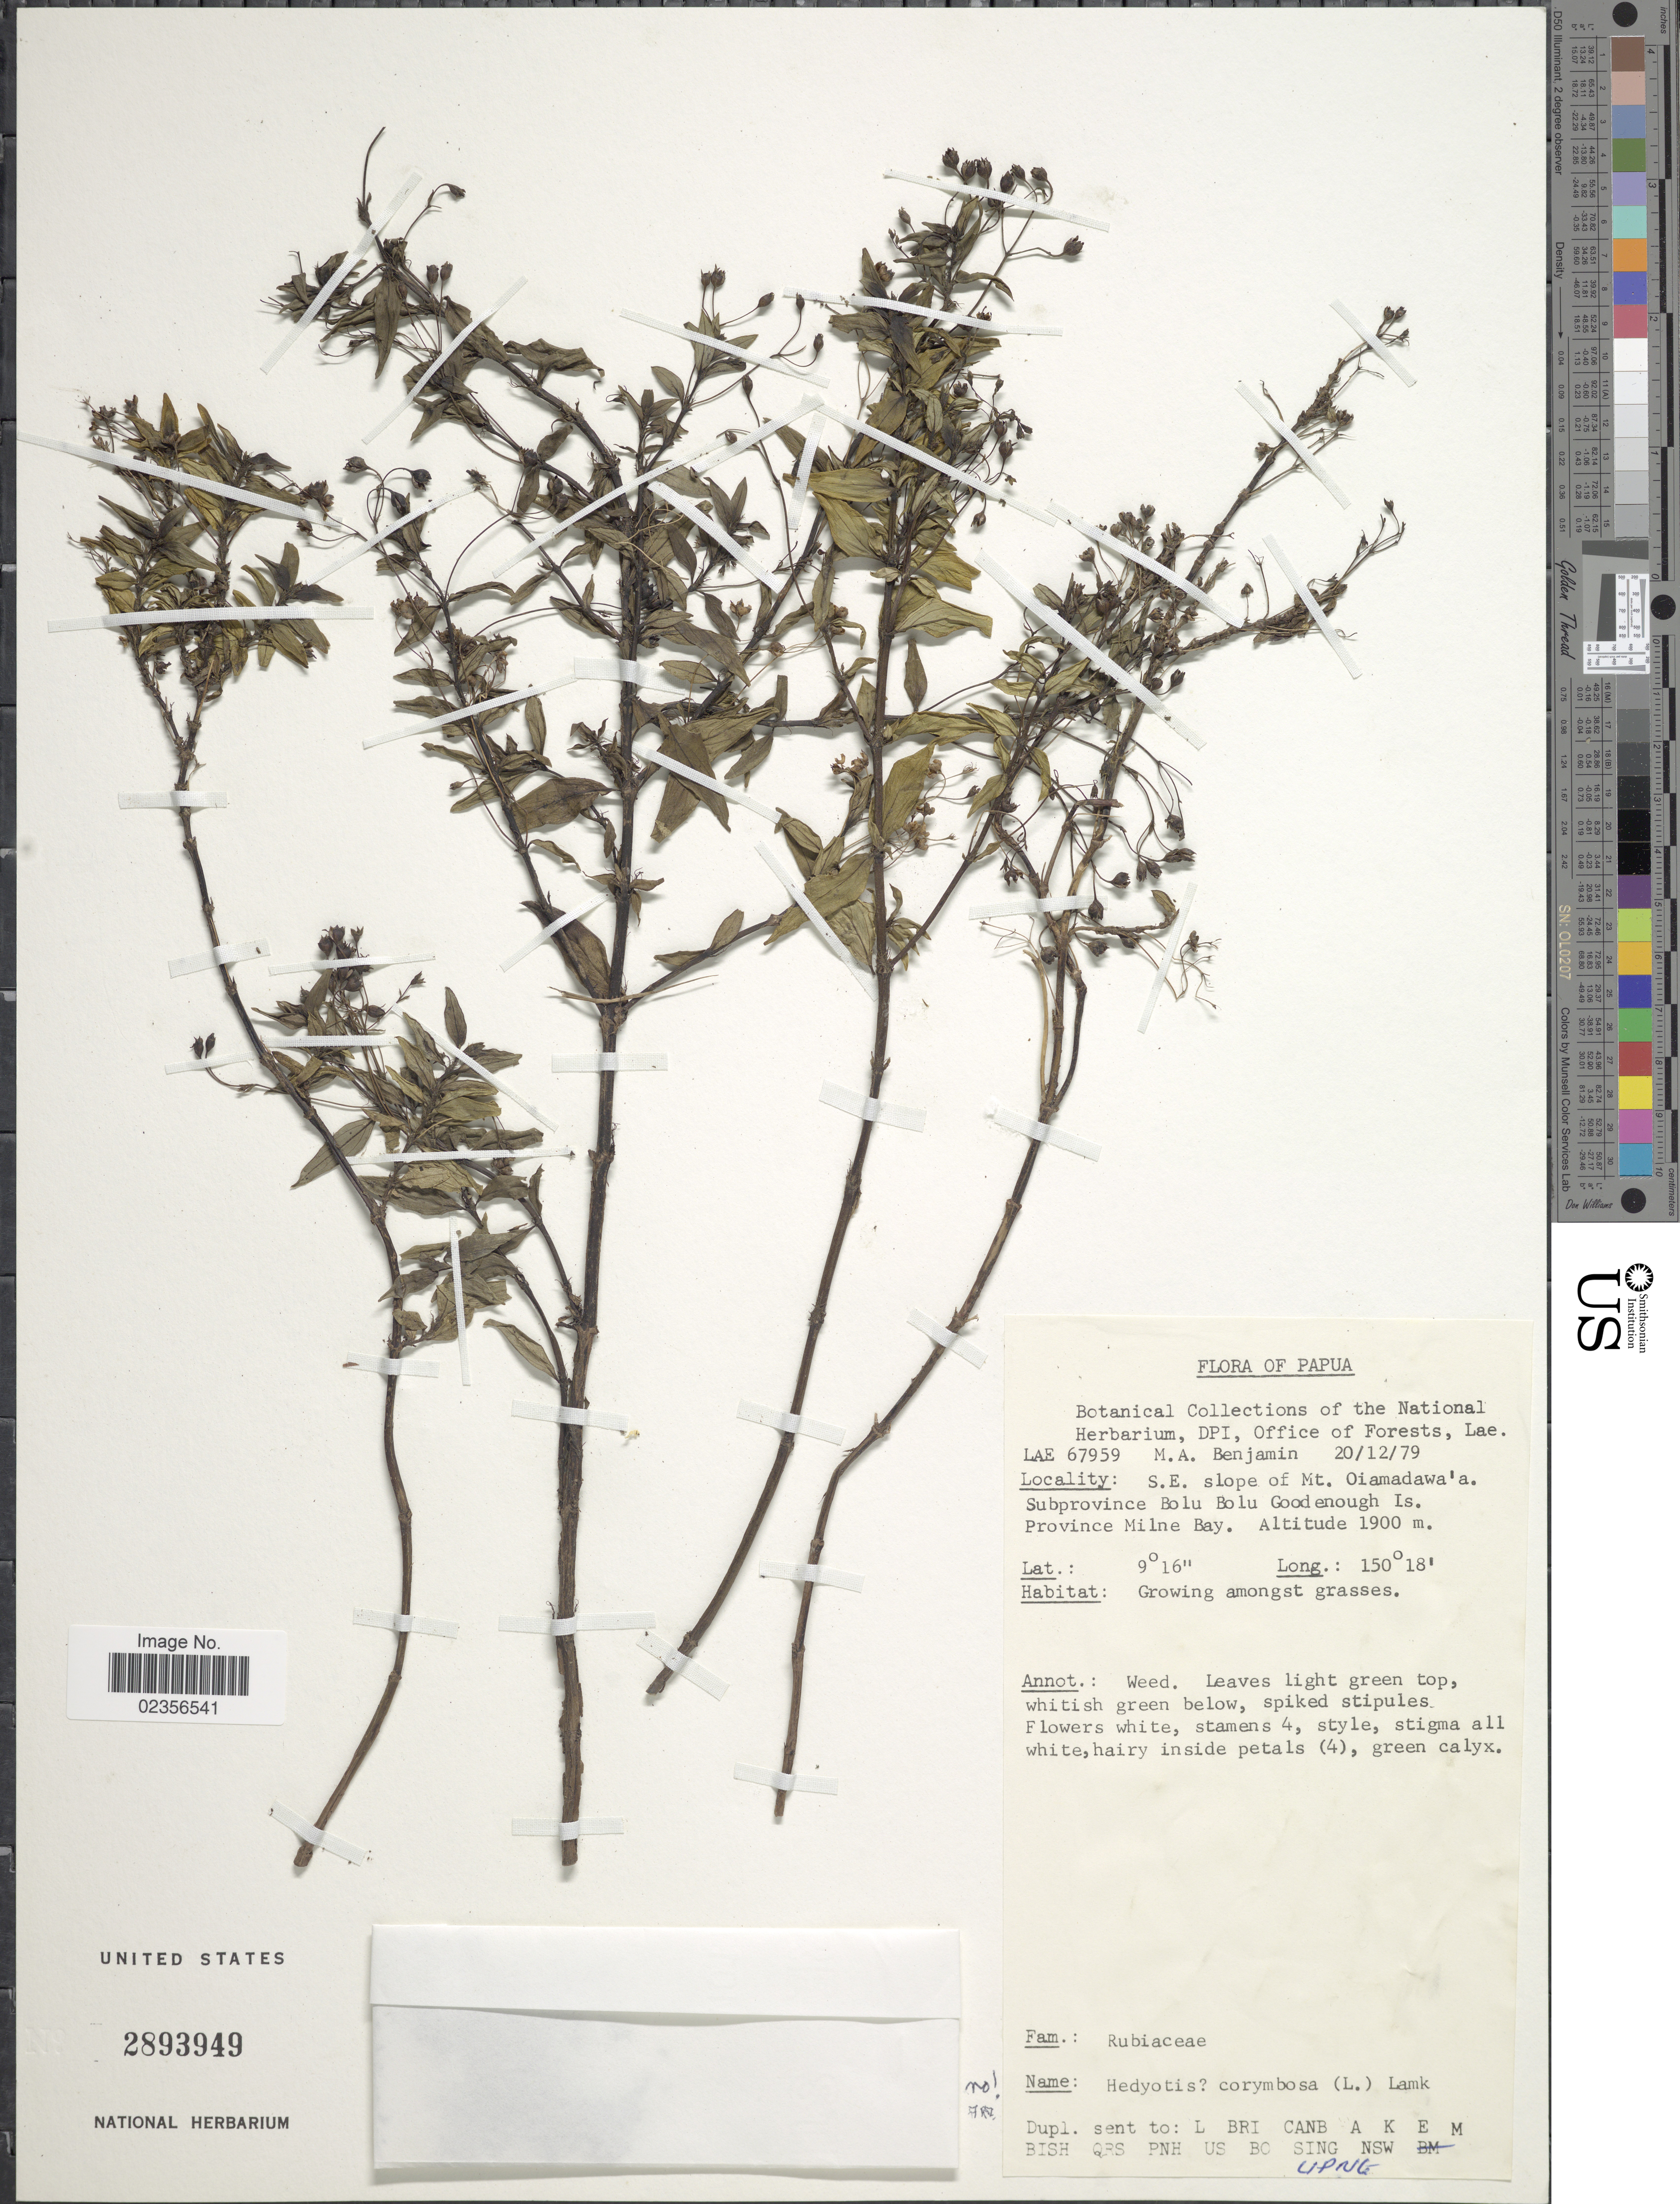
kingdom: Plantae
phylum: Tracheophyta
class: Magnoliopsida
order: Gentianales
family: Rubiaceae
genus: Hedyotis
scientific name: Hedyotis sp.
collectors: M. Benjamin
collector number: LAE 647959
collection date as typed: Transcribed d/m/y: 20/12/79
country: Papua New Guinea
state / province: Milne Bay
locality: Papua. S.E. slope of Mt. Oiamadawa'a. Subprovince Bolu Bolu Goodenough Is.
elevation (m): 1900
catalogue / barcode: US 2893949